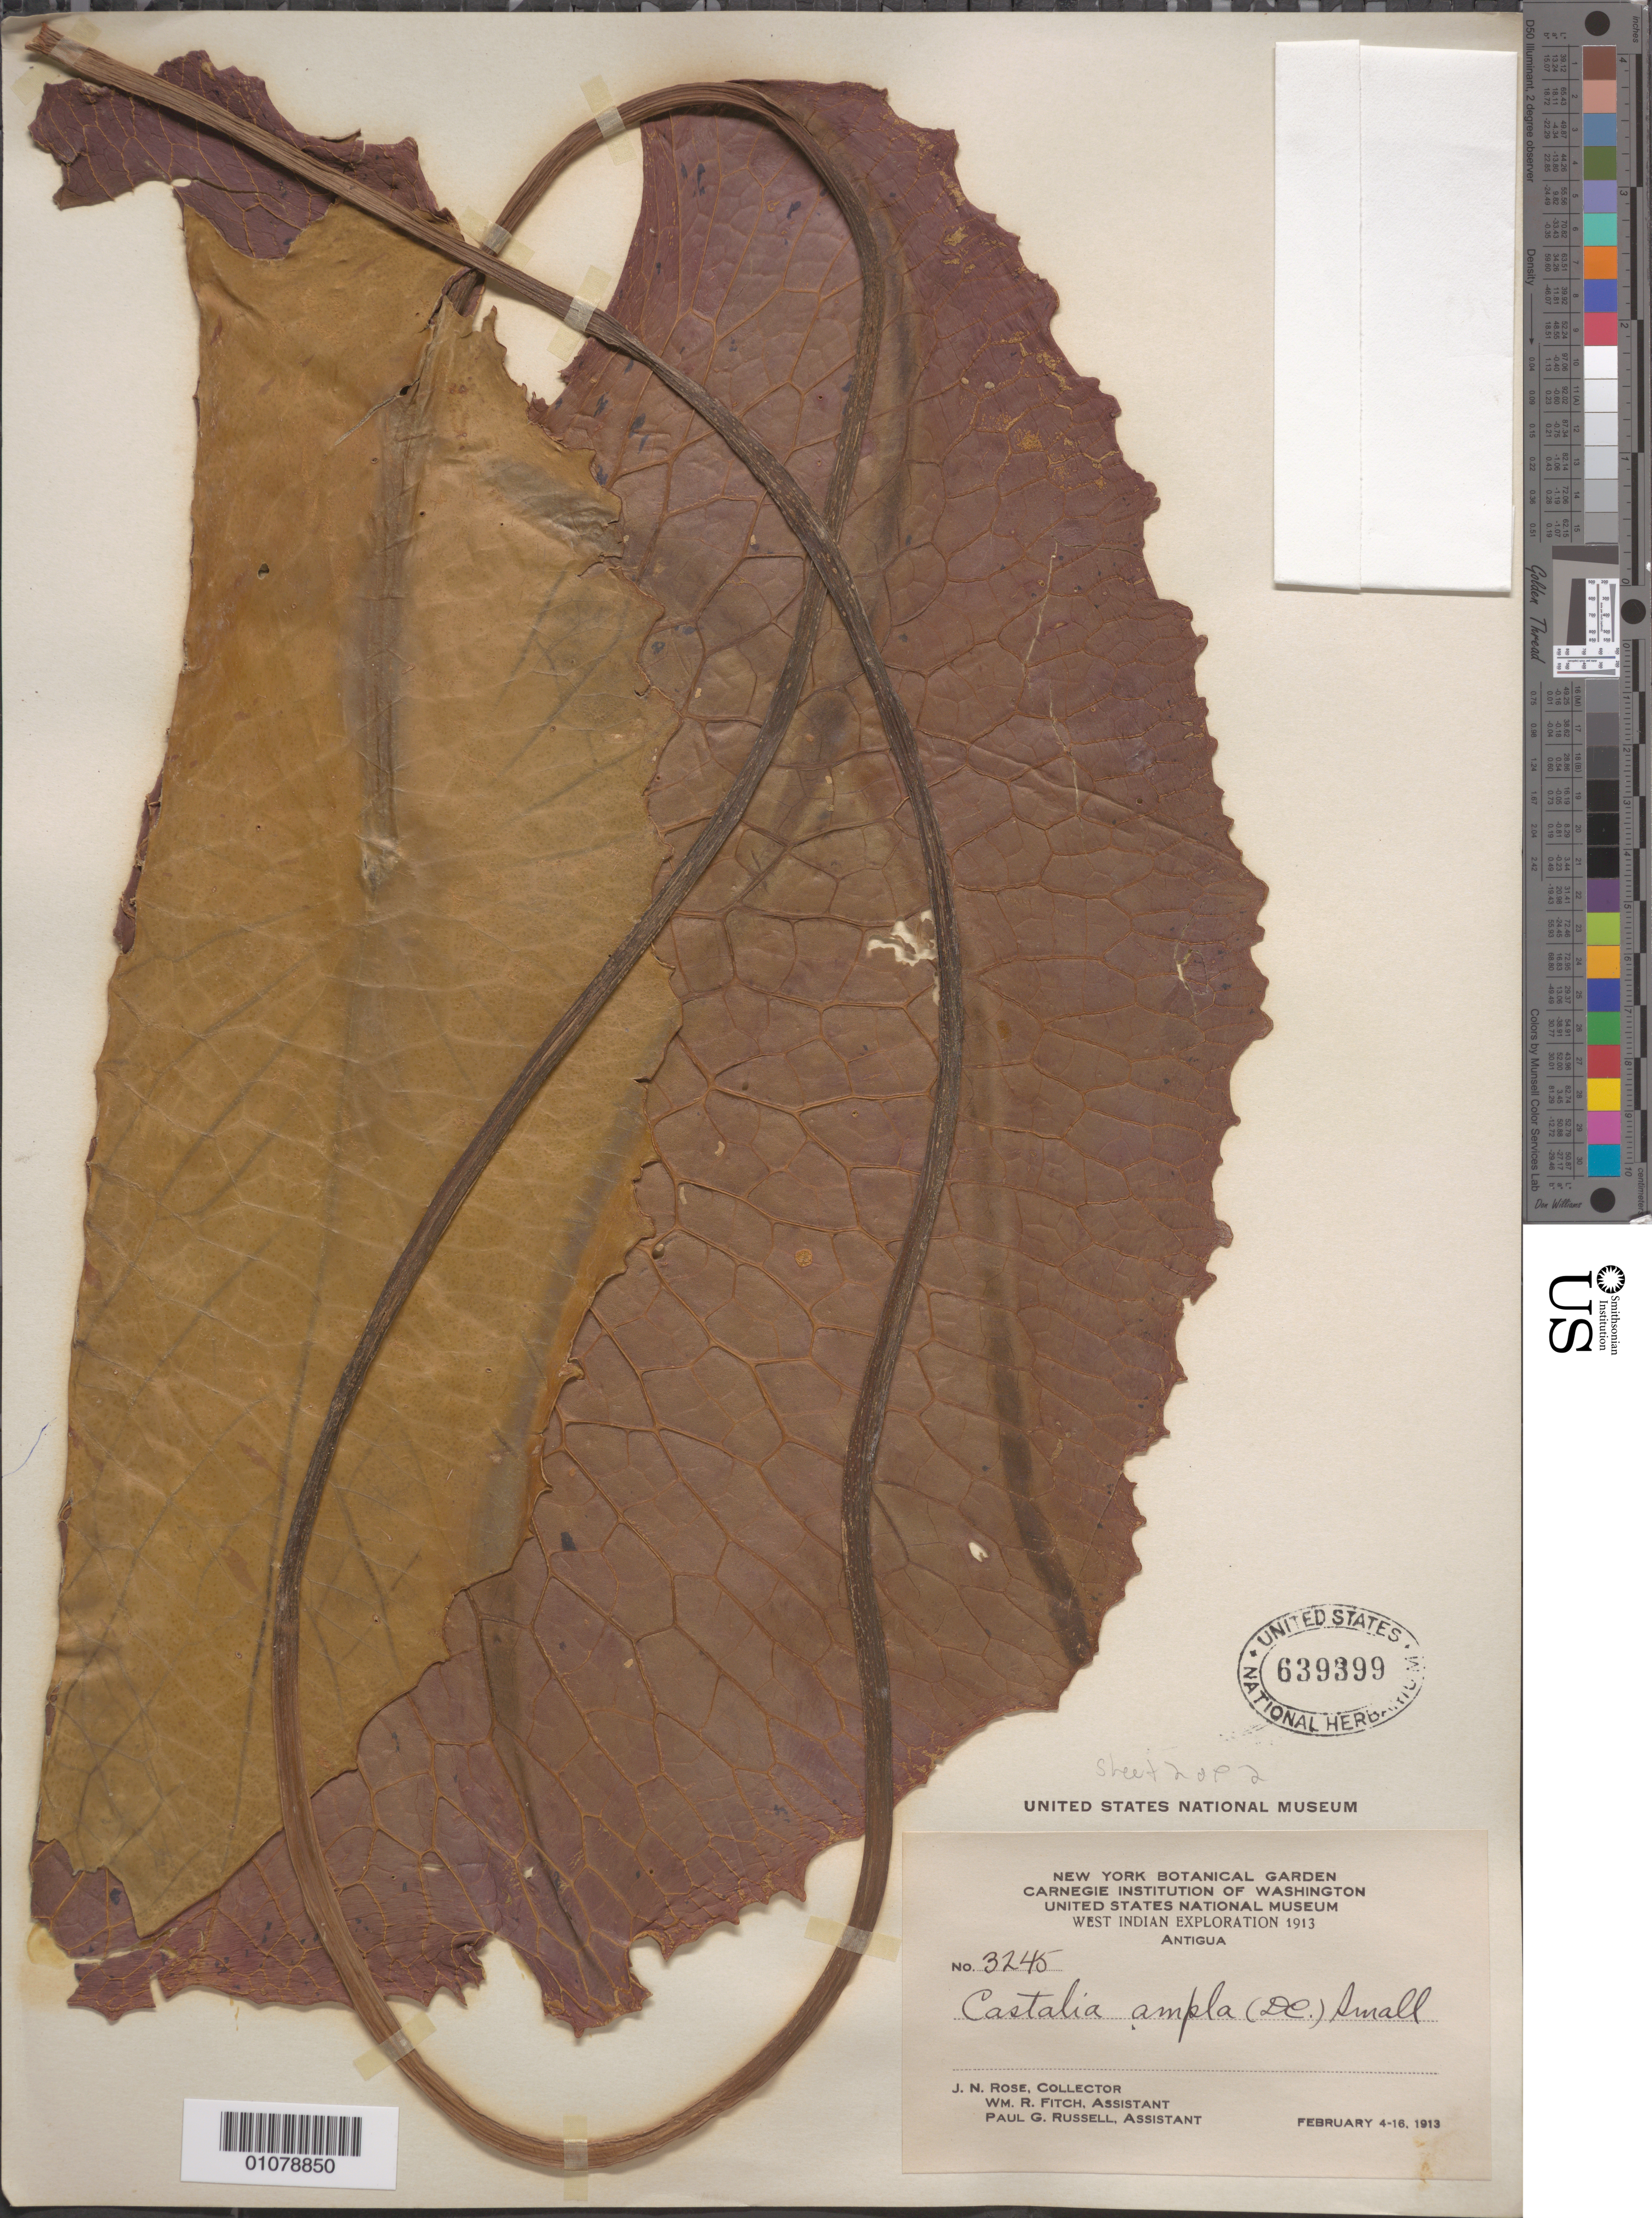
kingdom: Plantae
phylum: Tracheophyta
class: Magnoliopsida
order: Nymphaeales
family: Nymphaeaceae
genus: Nymphaea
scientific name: Nymphaea ampla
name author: (Salisb.) DC.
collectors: J. N. Rose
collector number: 3245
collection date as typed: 04 Feb 1913 to Feb 1913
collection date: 1913-02-04/1913-02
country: Antigua and Barbuda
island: Antigua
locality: Antigua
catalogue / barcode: US 639399